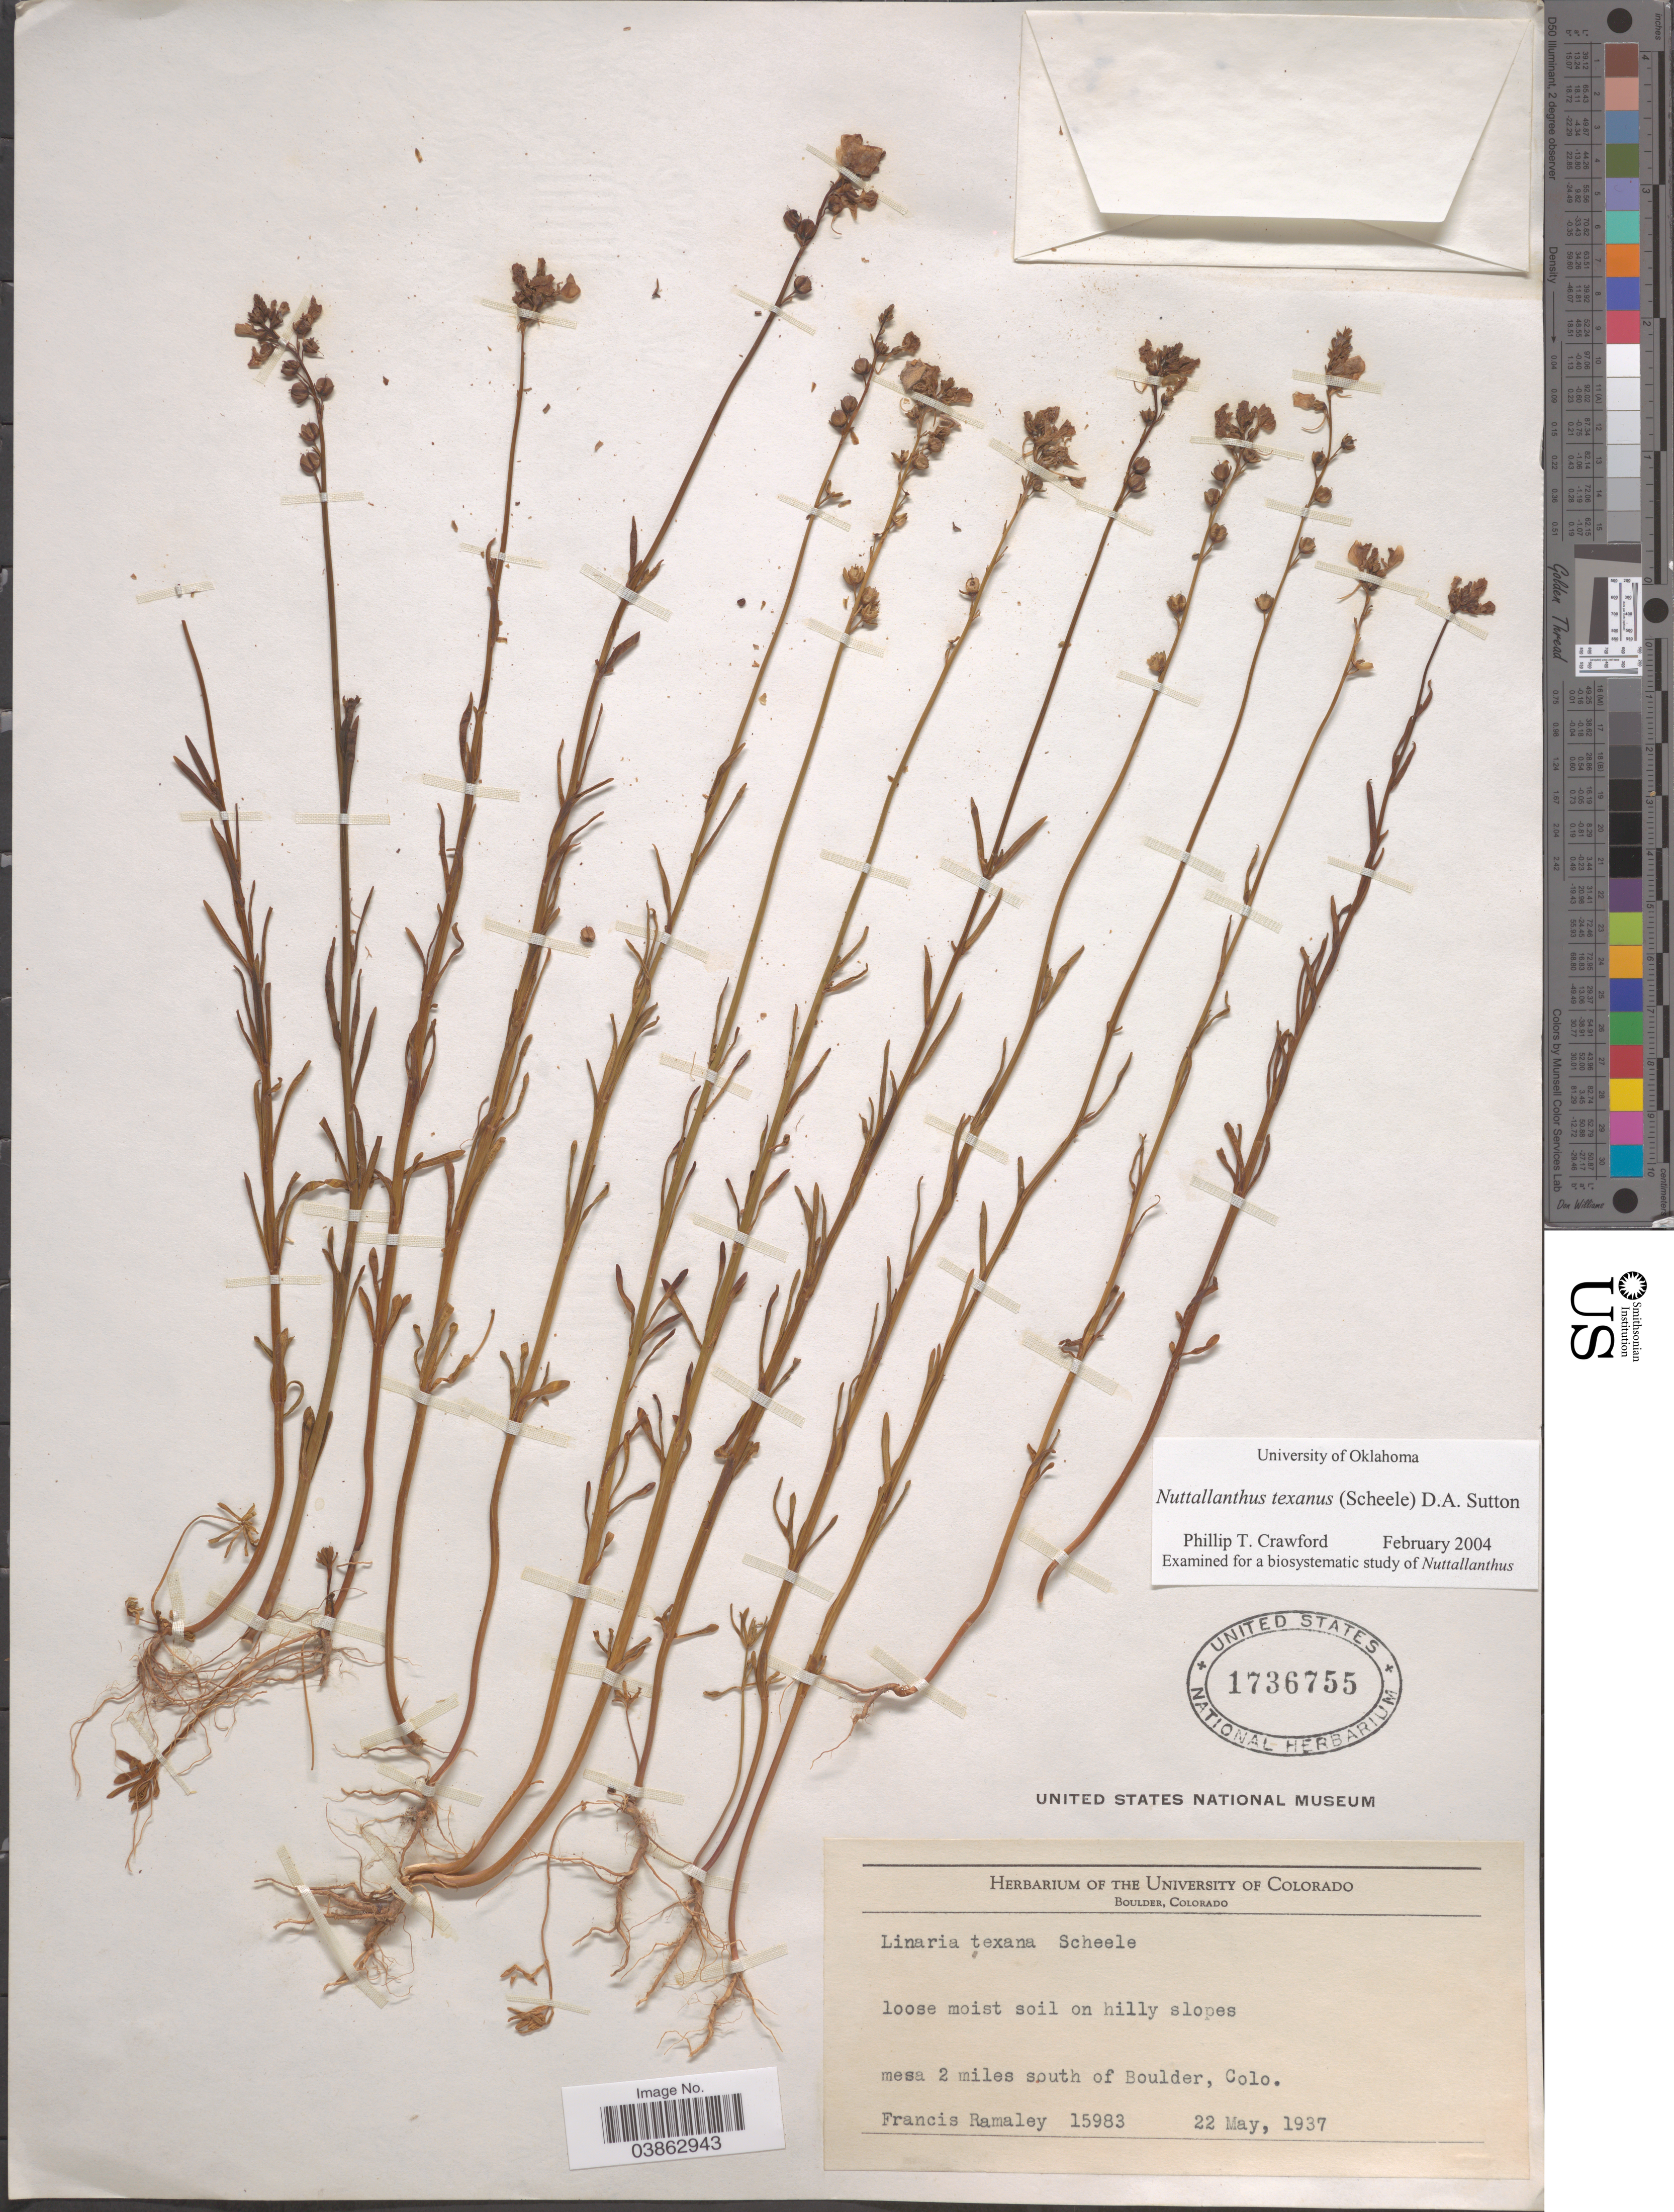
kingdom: Plantae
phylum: Tracheophyta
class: Magnoliopsida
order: Lamiales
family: Plantaginaceae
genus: Linaria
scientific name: Linaria texana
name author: Scheele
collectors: F. Ramaley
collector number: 15983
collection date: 1937-05-22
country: United States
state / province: Colorado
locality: Mesa 2 miles south of Boulder.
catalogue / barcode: US 1736755